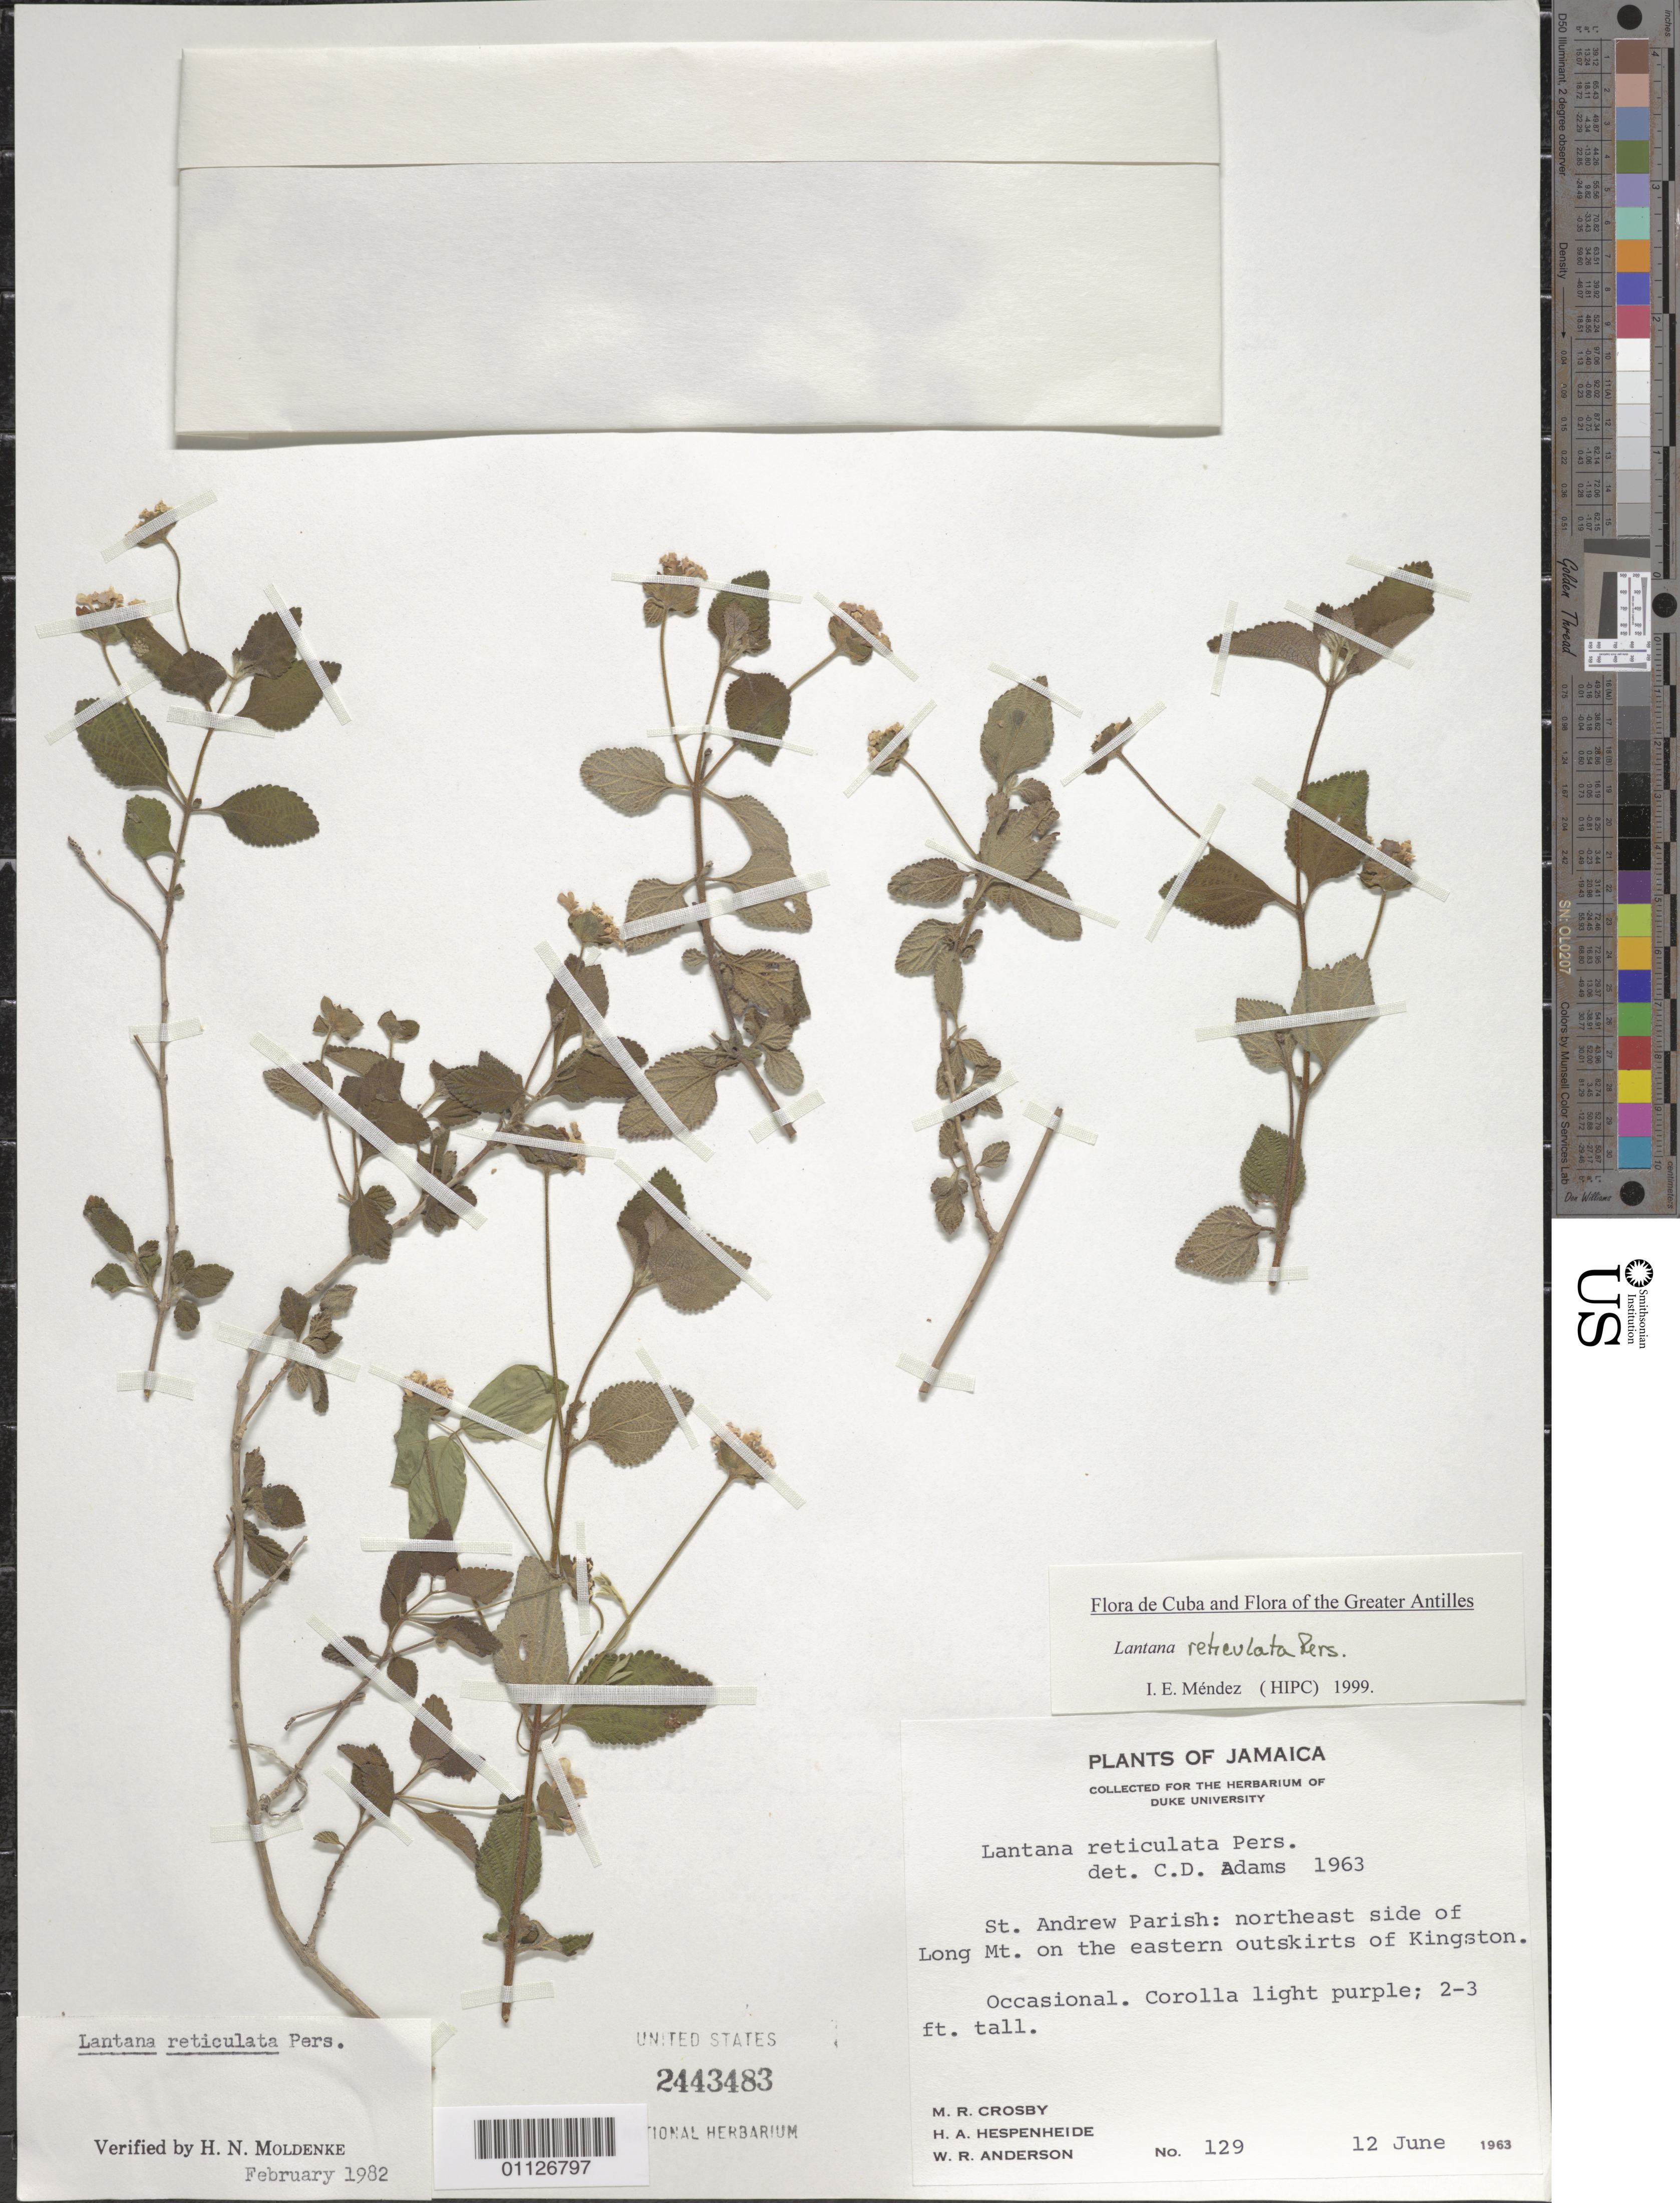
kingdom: Plantae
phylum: Tracheophyta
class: Magnoliopsida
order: Lamiales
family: Verbenaceae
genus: Lantana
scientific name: Lantana reticulata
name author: Pers.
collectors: M. R. Crosby, H. A. Hespenheide & W. R. Anderson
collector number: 129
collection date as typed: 12 Jun 1963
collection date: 1963-06-12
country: Jamaica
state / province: Saint Andrew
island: Jamaica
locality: NE side of Long Mt. on the E outskirts of Kingston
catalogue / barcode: US 2443483